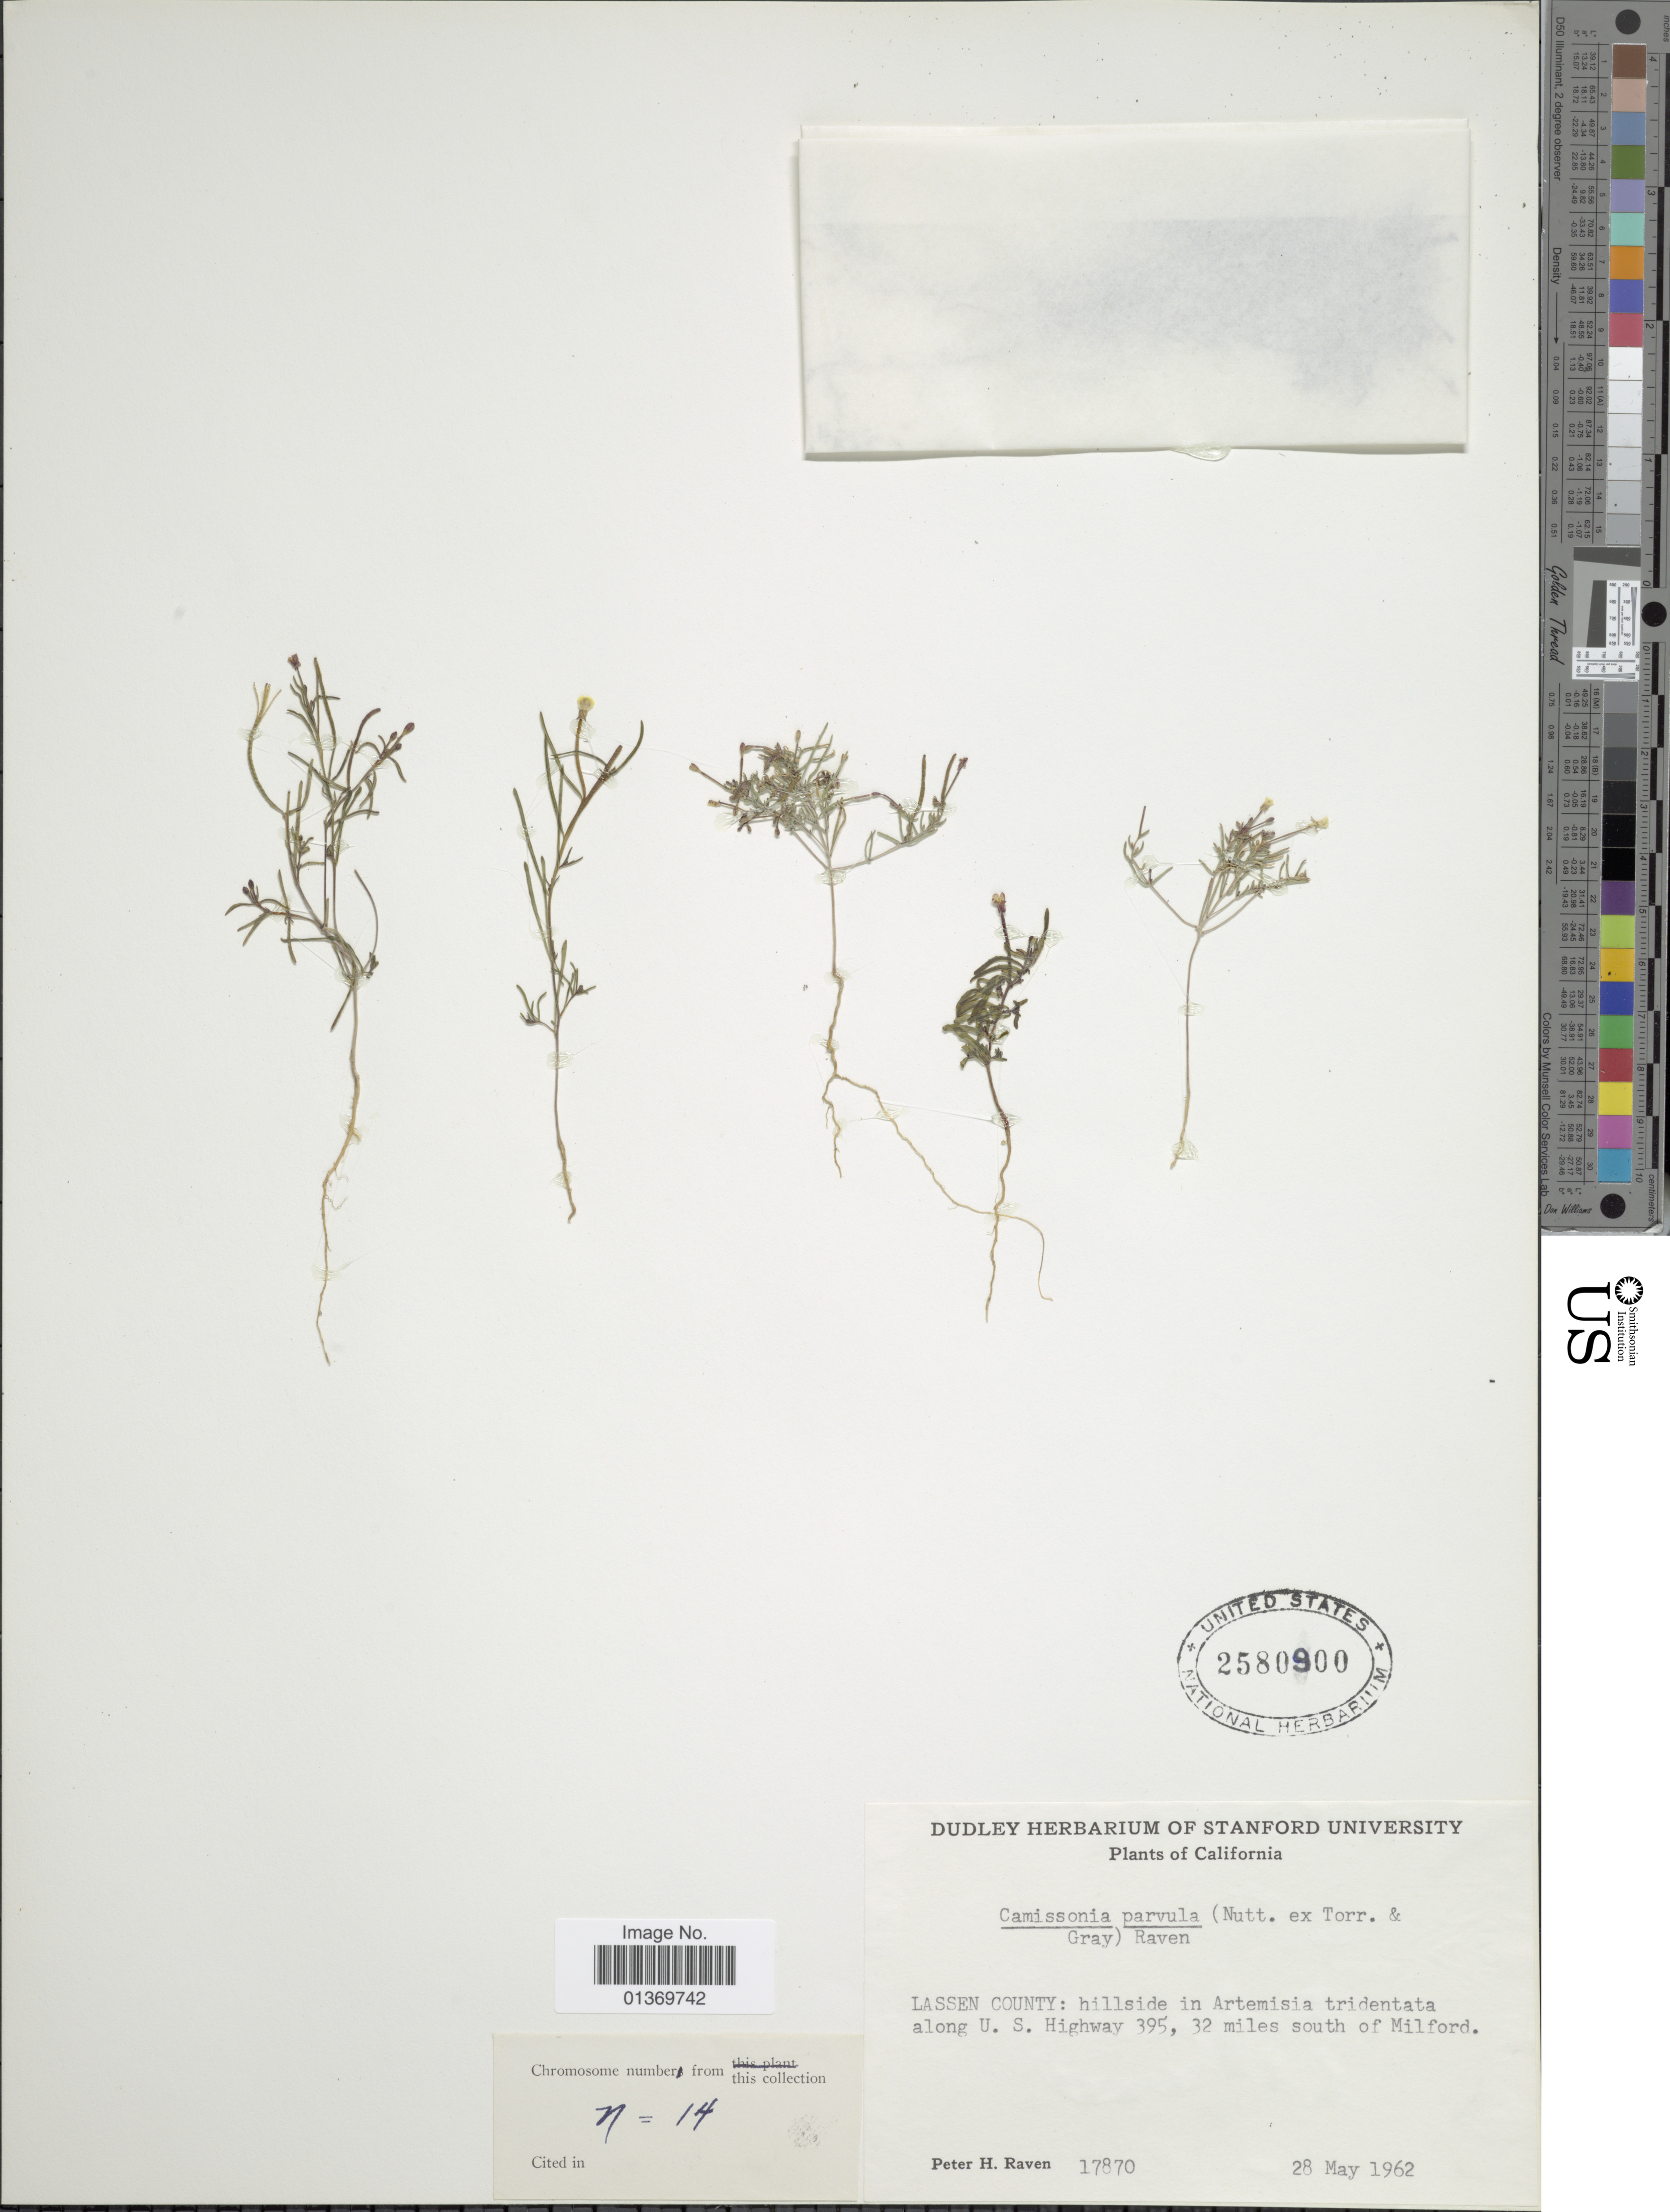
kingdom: Plantae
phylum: Tracheophyta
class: Magnoliopsida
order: Myrtales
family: Onagraceae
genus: Camissonia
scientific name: Camissonia parvula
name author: (Nutt. ex Torr. &) P.H. Raven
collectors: P. H. Raven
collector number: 17870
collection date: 1962-05-28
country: United States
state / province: California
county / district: Lassen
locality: Lassen County: along U.S. Highway 395, 32 miles south of Milford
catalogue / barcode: US 2580900